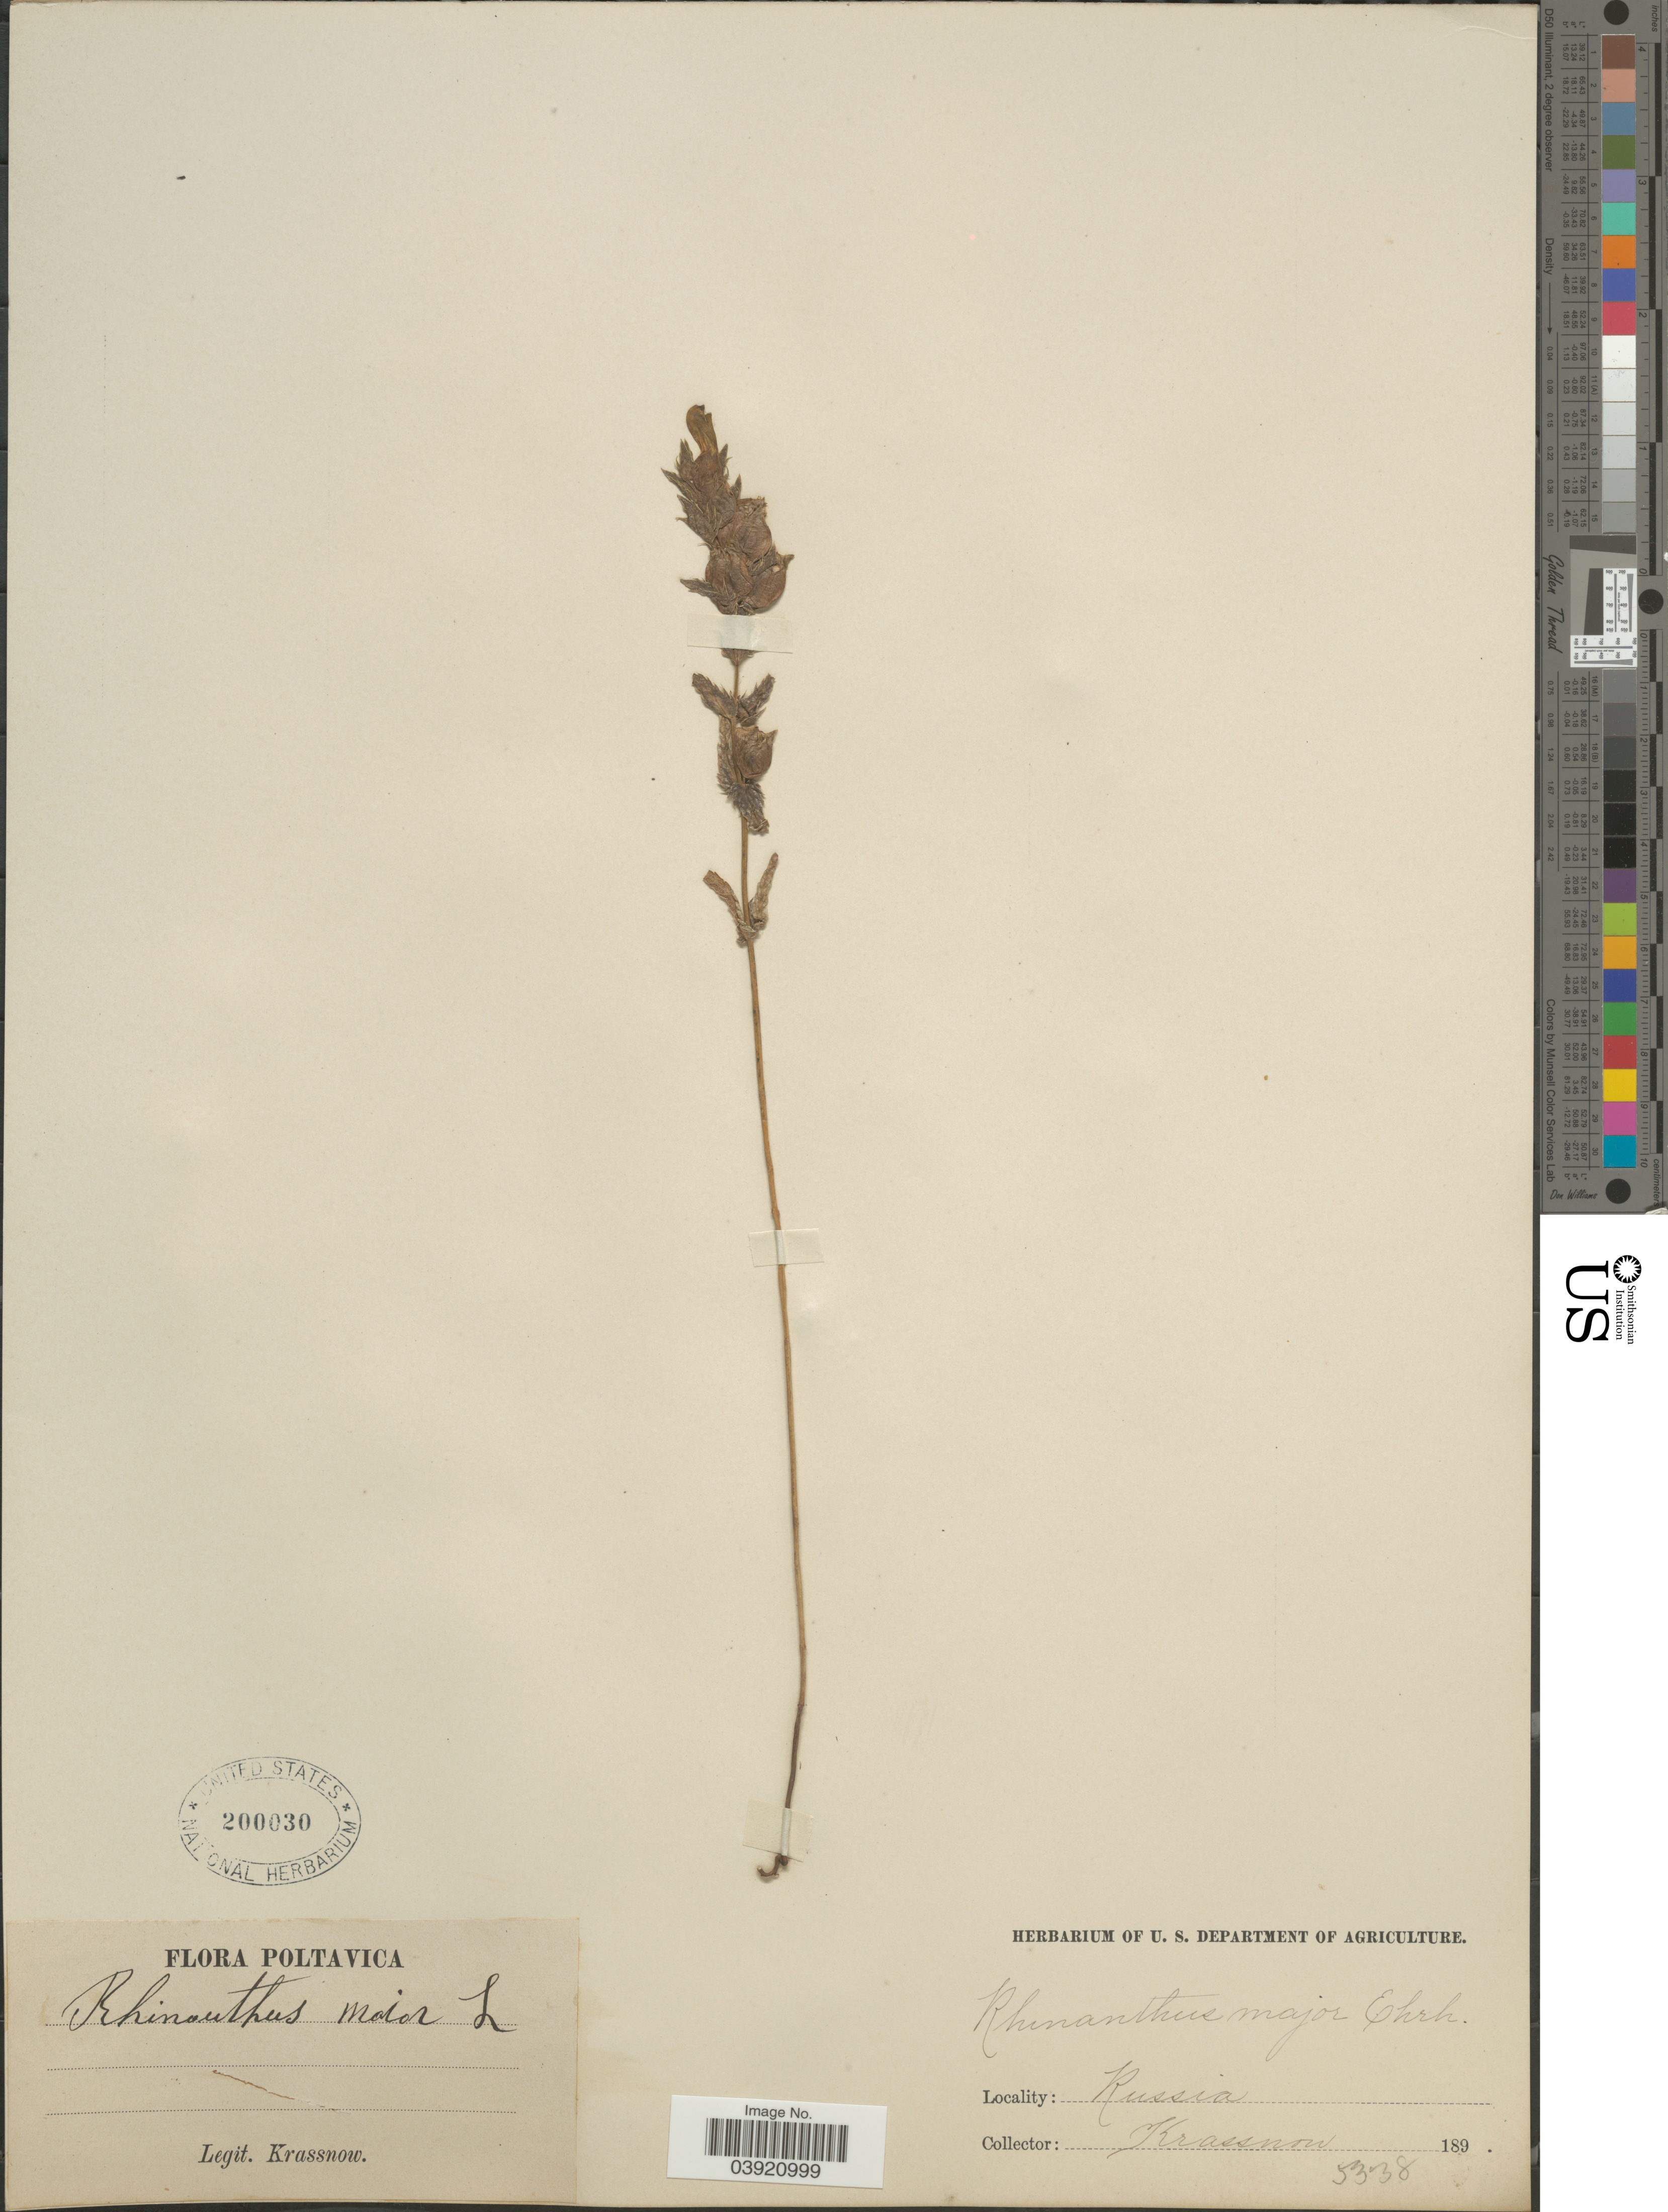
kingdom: Plantae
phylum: Tracheophyta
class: Magnoliopsida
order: Lamiales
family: Orobanchaceae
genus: Rhinanthus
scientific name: Rhinanthus major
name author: L.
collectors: -. Krassnow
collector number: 5338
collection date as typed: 189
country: Ukraine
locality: Poltavica.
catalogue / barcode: US 200030